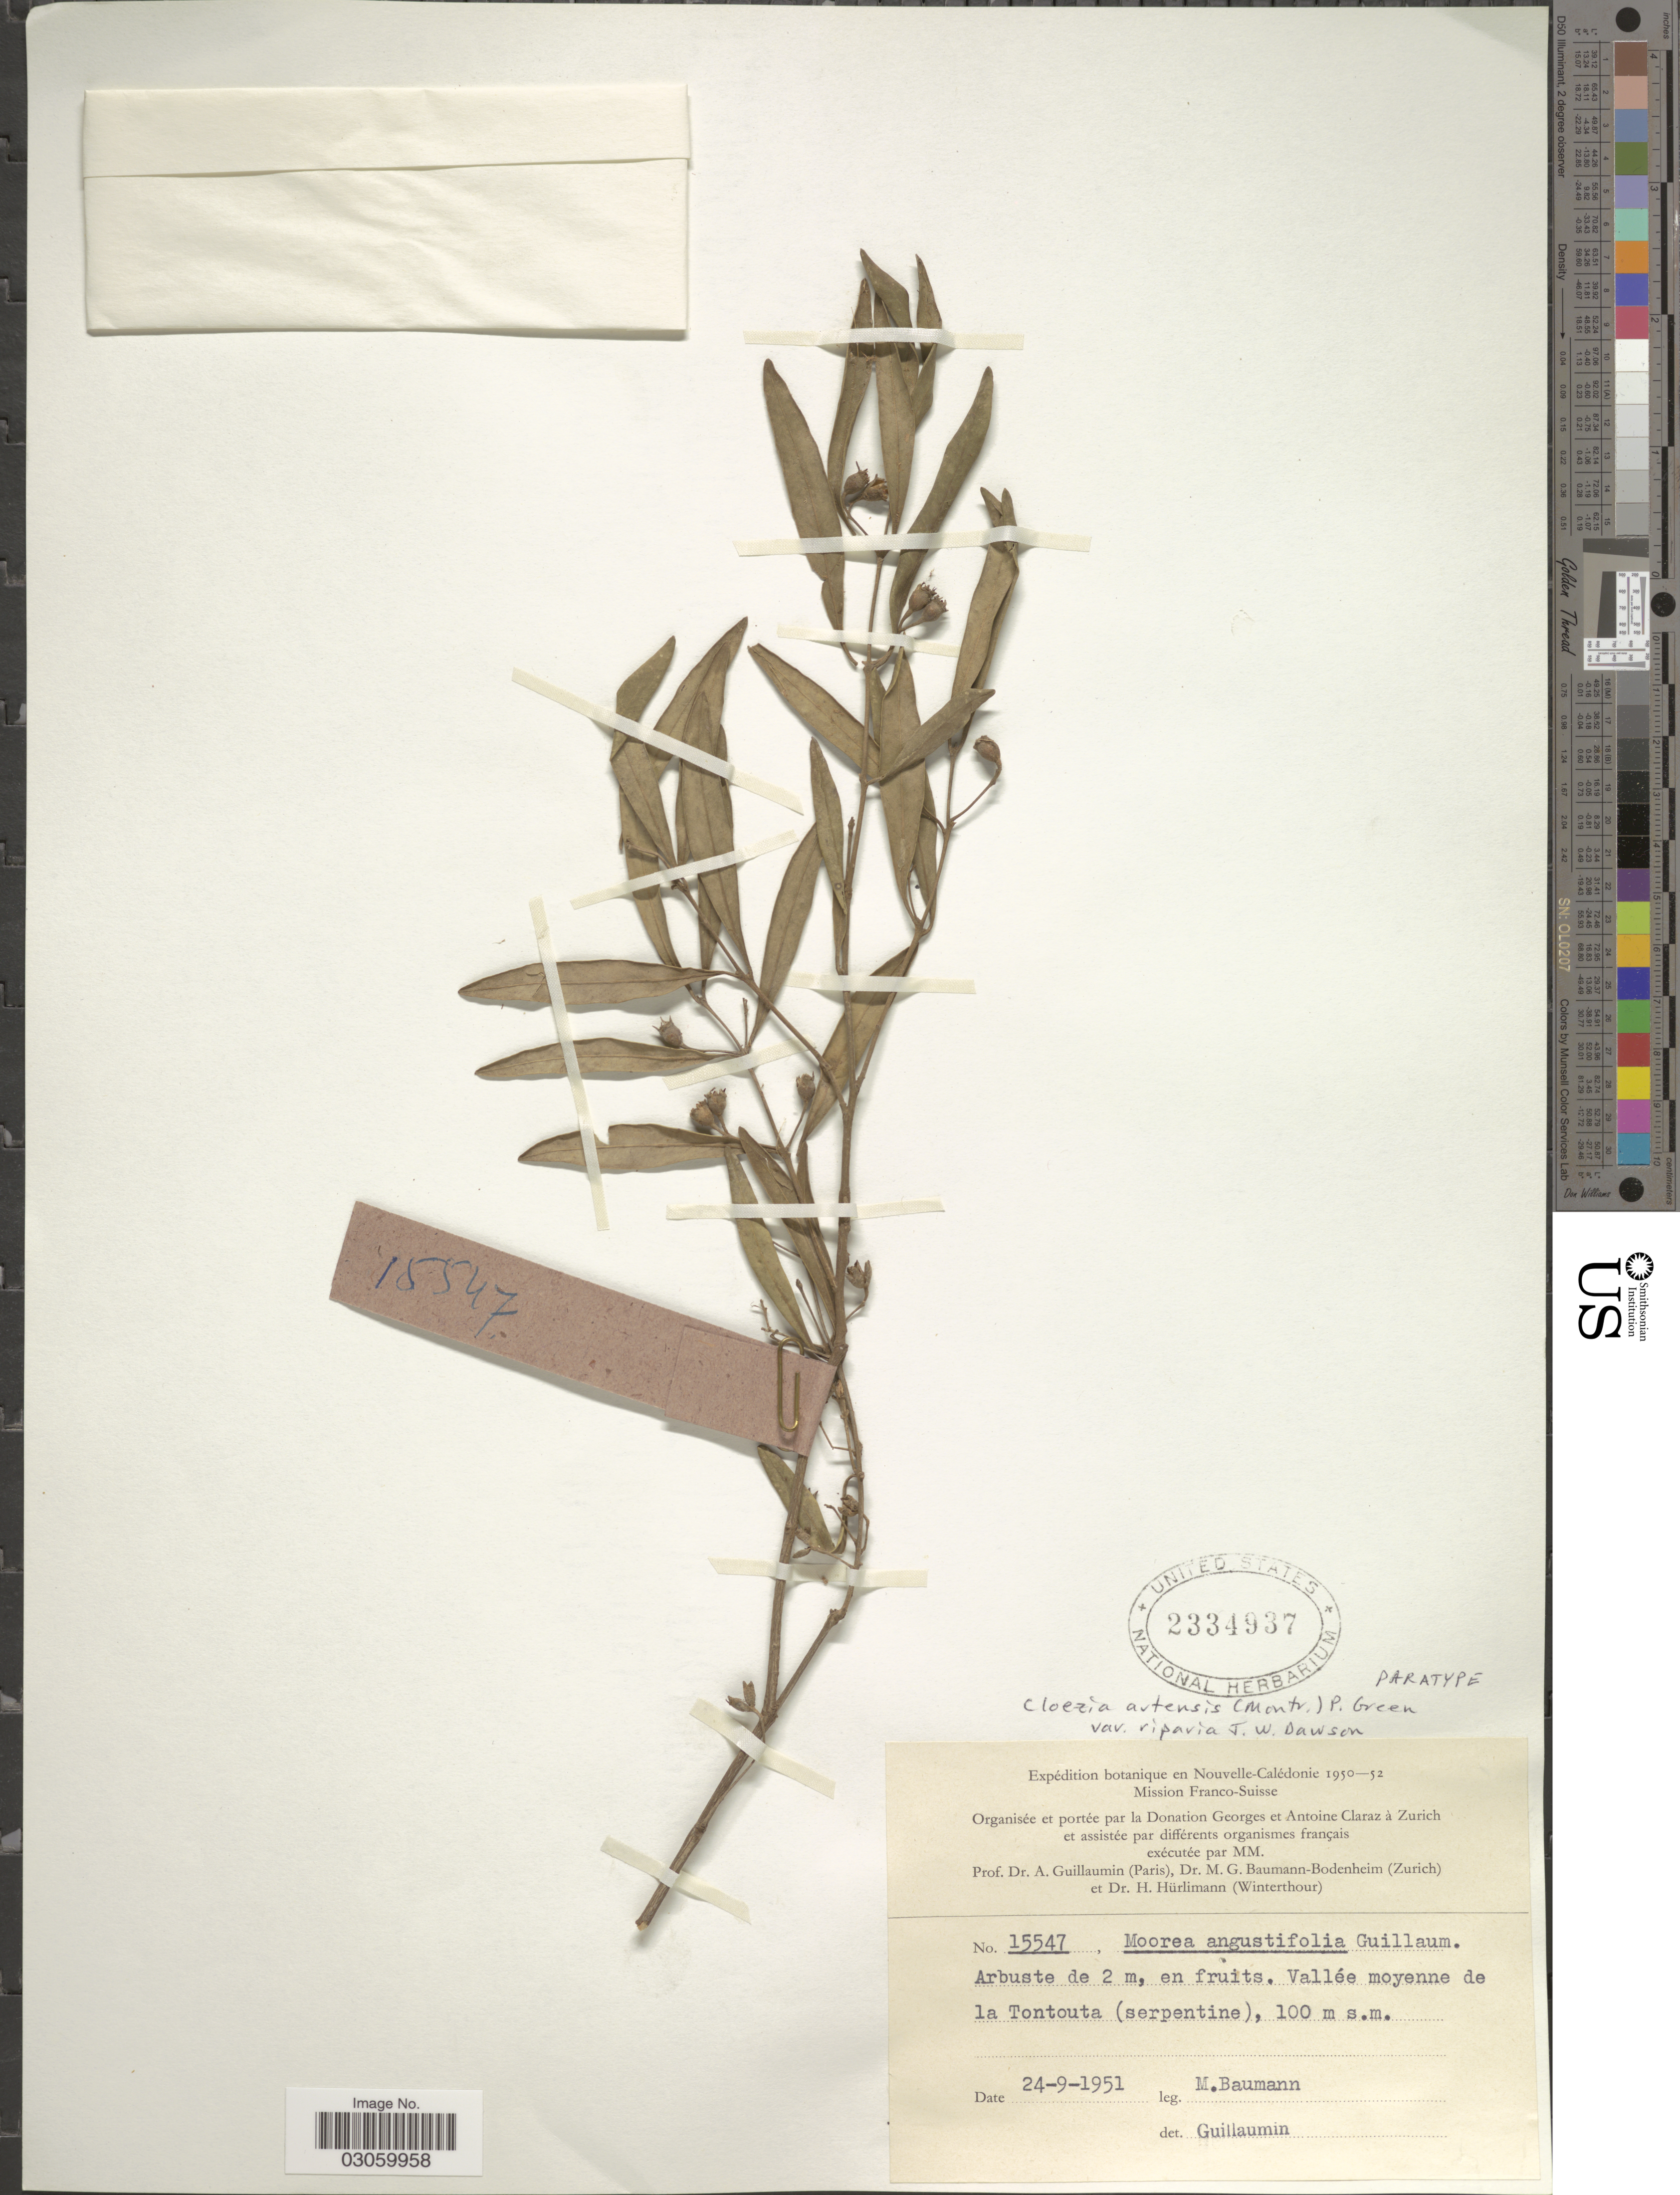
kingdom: Plantae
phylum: Tracheophyta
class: Magnoliopsida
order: Myrtales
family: Myrtaceae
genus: Cloezia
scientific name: Cloezia artensis var. riparia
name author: J.W. Dawson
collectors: M. G. Baumann-Bodenheim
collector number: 15547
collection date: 1951-09-24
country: New Caledonia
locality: Nouvelle-Calédonie. Vallée moyenne de la Tontouta (serpentine).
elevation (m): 100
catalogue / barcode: US 2334937